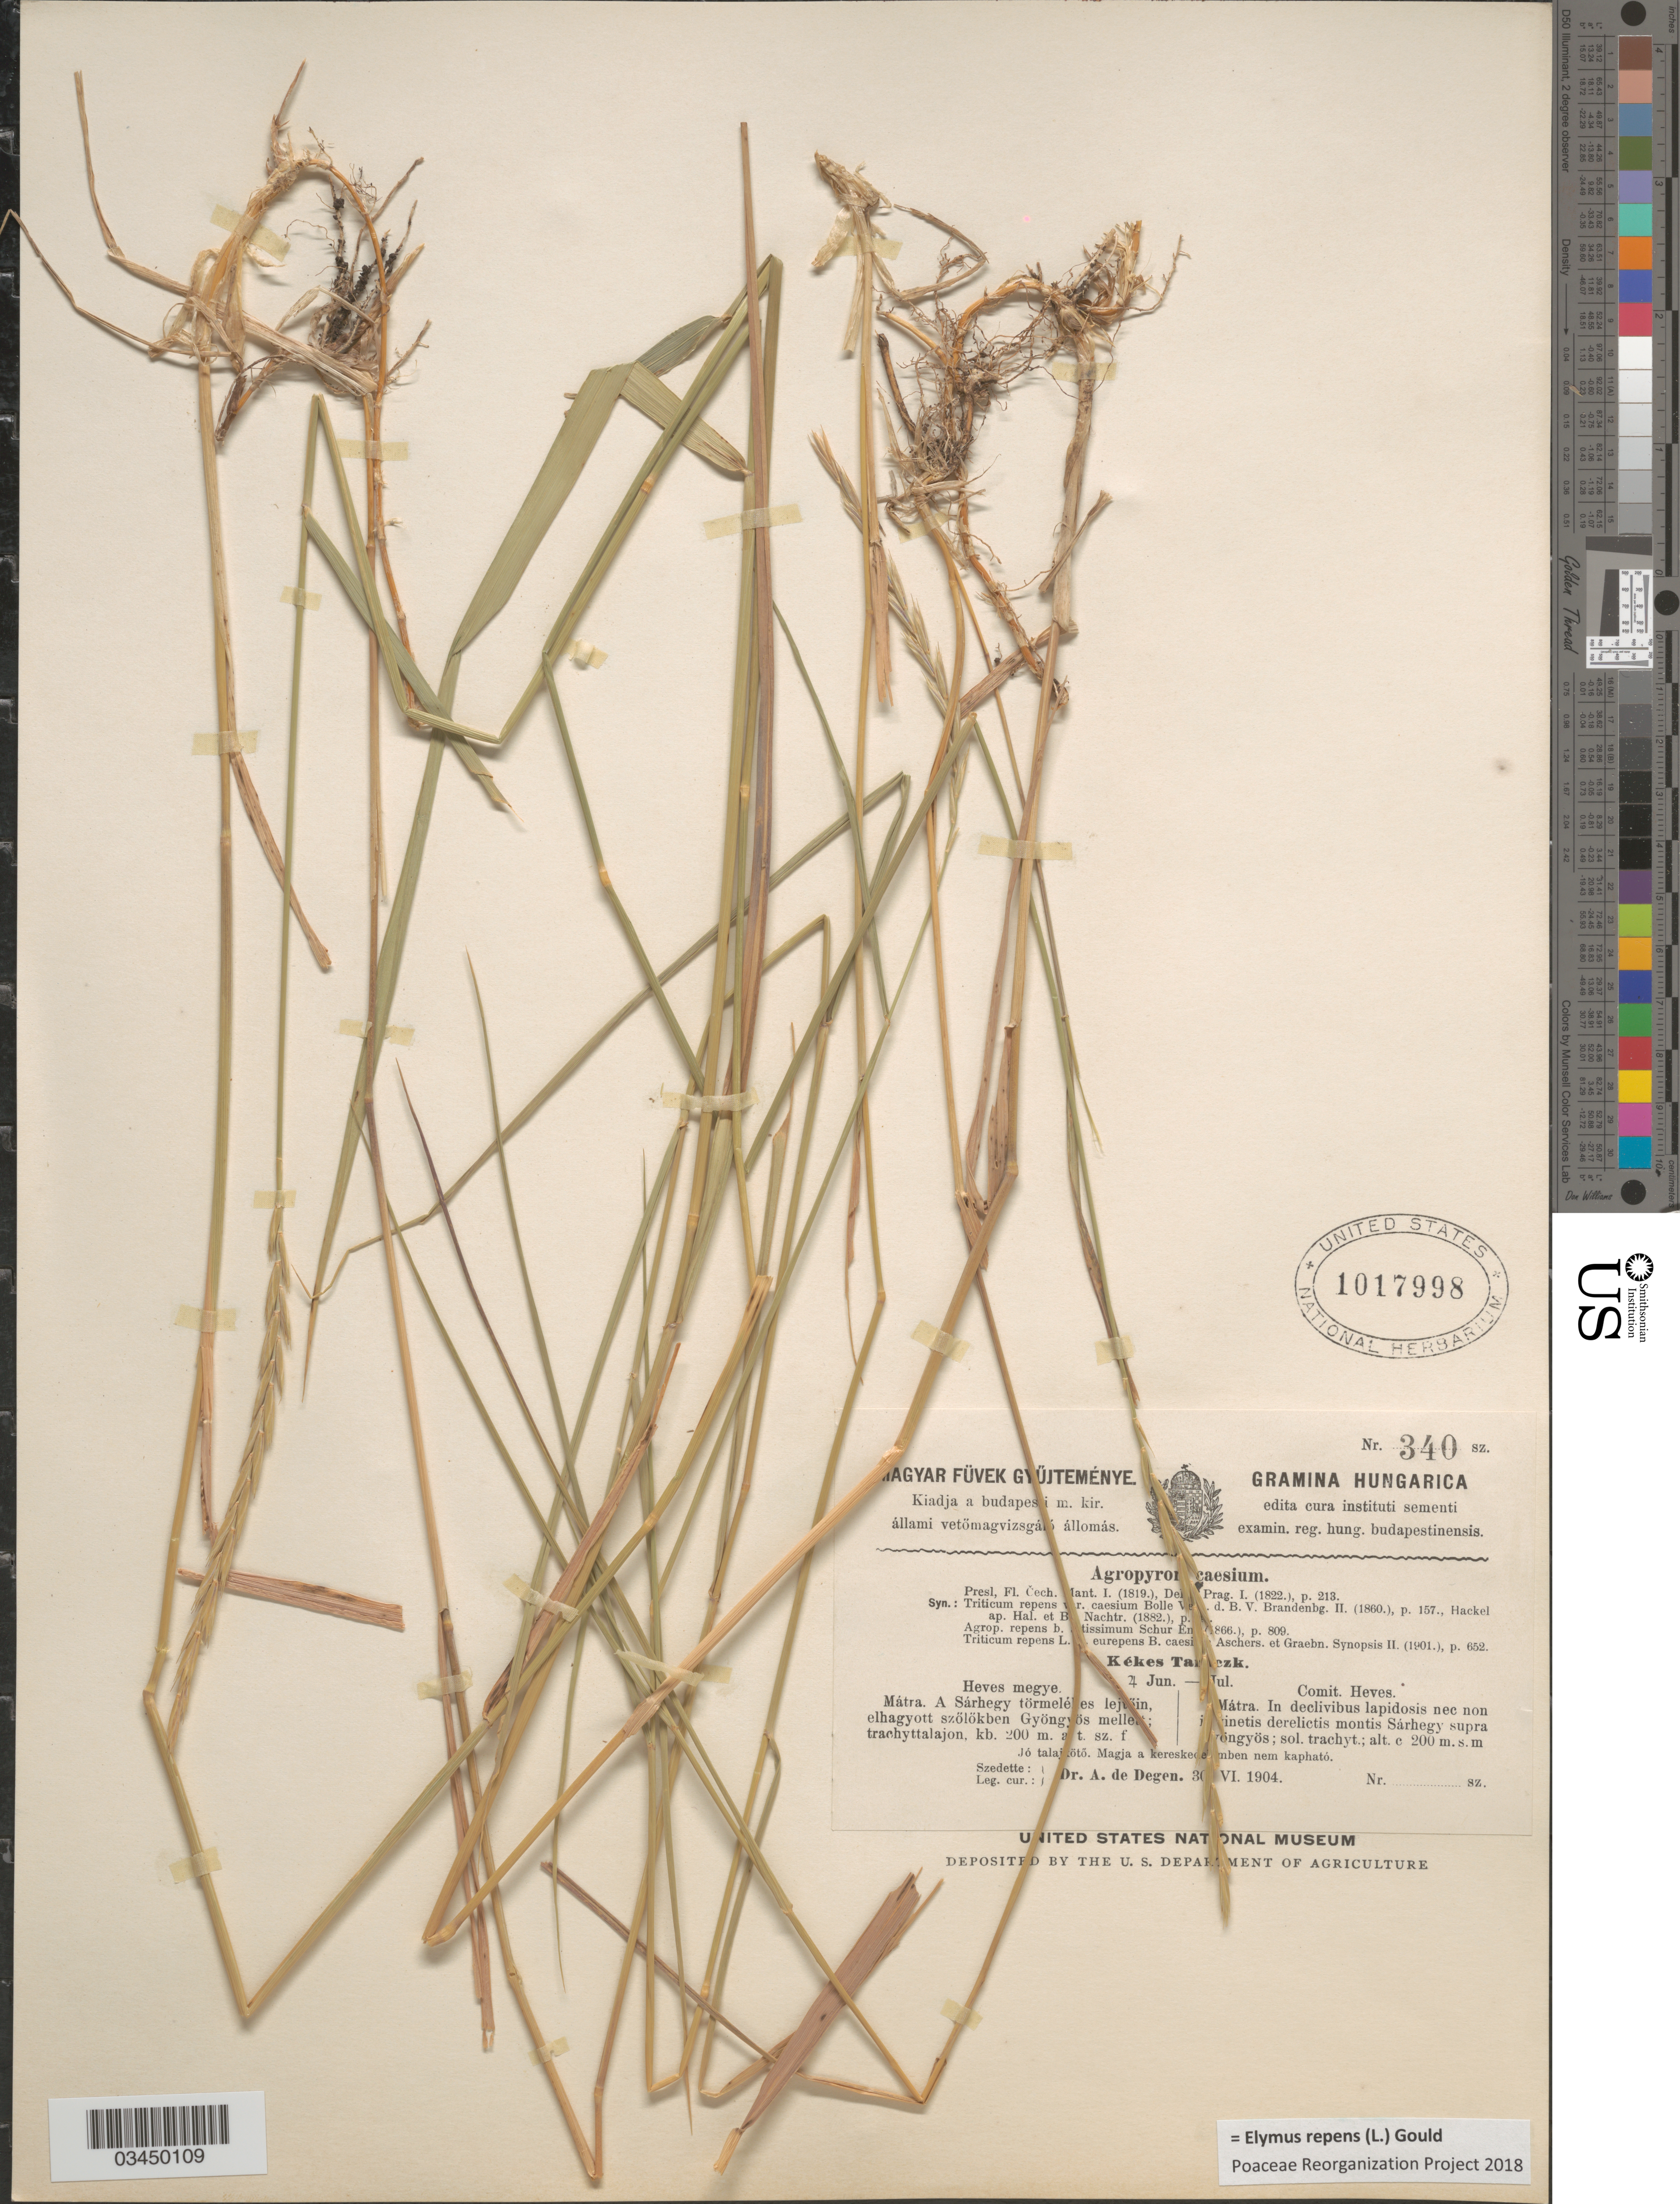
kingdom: Plantae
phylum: Tracheophyta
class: Liliopsida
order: Poales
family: Poaceae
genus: Elymus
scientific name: Elymus repens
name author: (L.) Gould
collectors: A. Degen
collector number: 340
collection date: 1904-06-30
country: Hungary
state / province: Heves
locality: Comit. Heves. Mátra. In declivibus lapidosis nec non [illegible text]inetis derelictis montis Sárhegy supra [illegible text]ngyös.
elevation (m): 200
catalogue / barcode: US 1017998